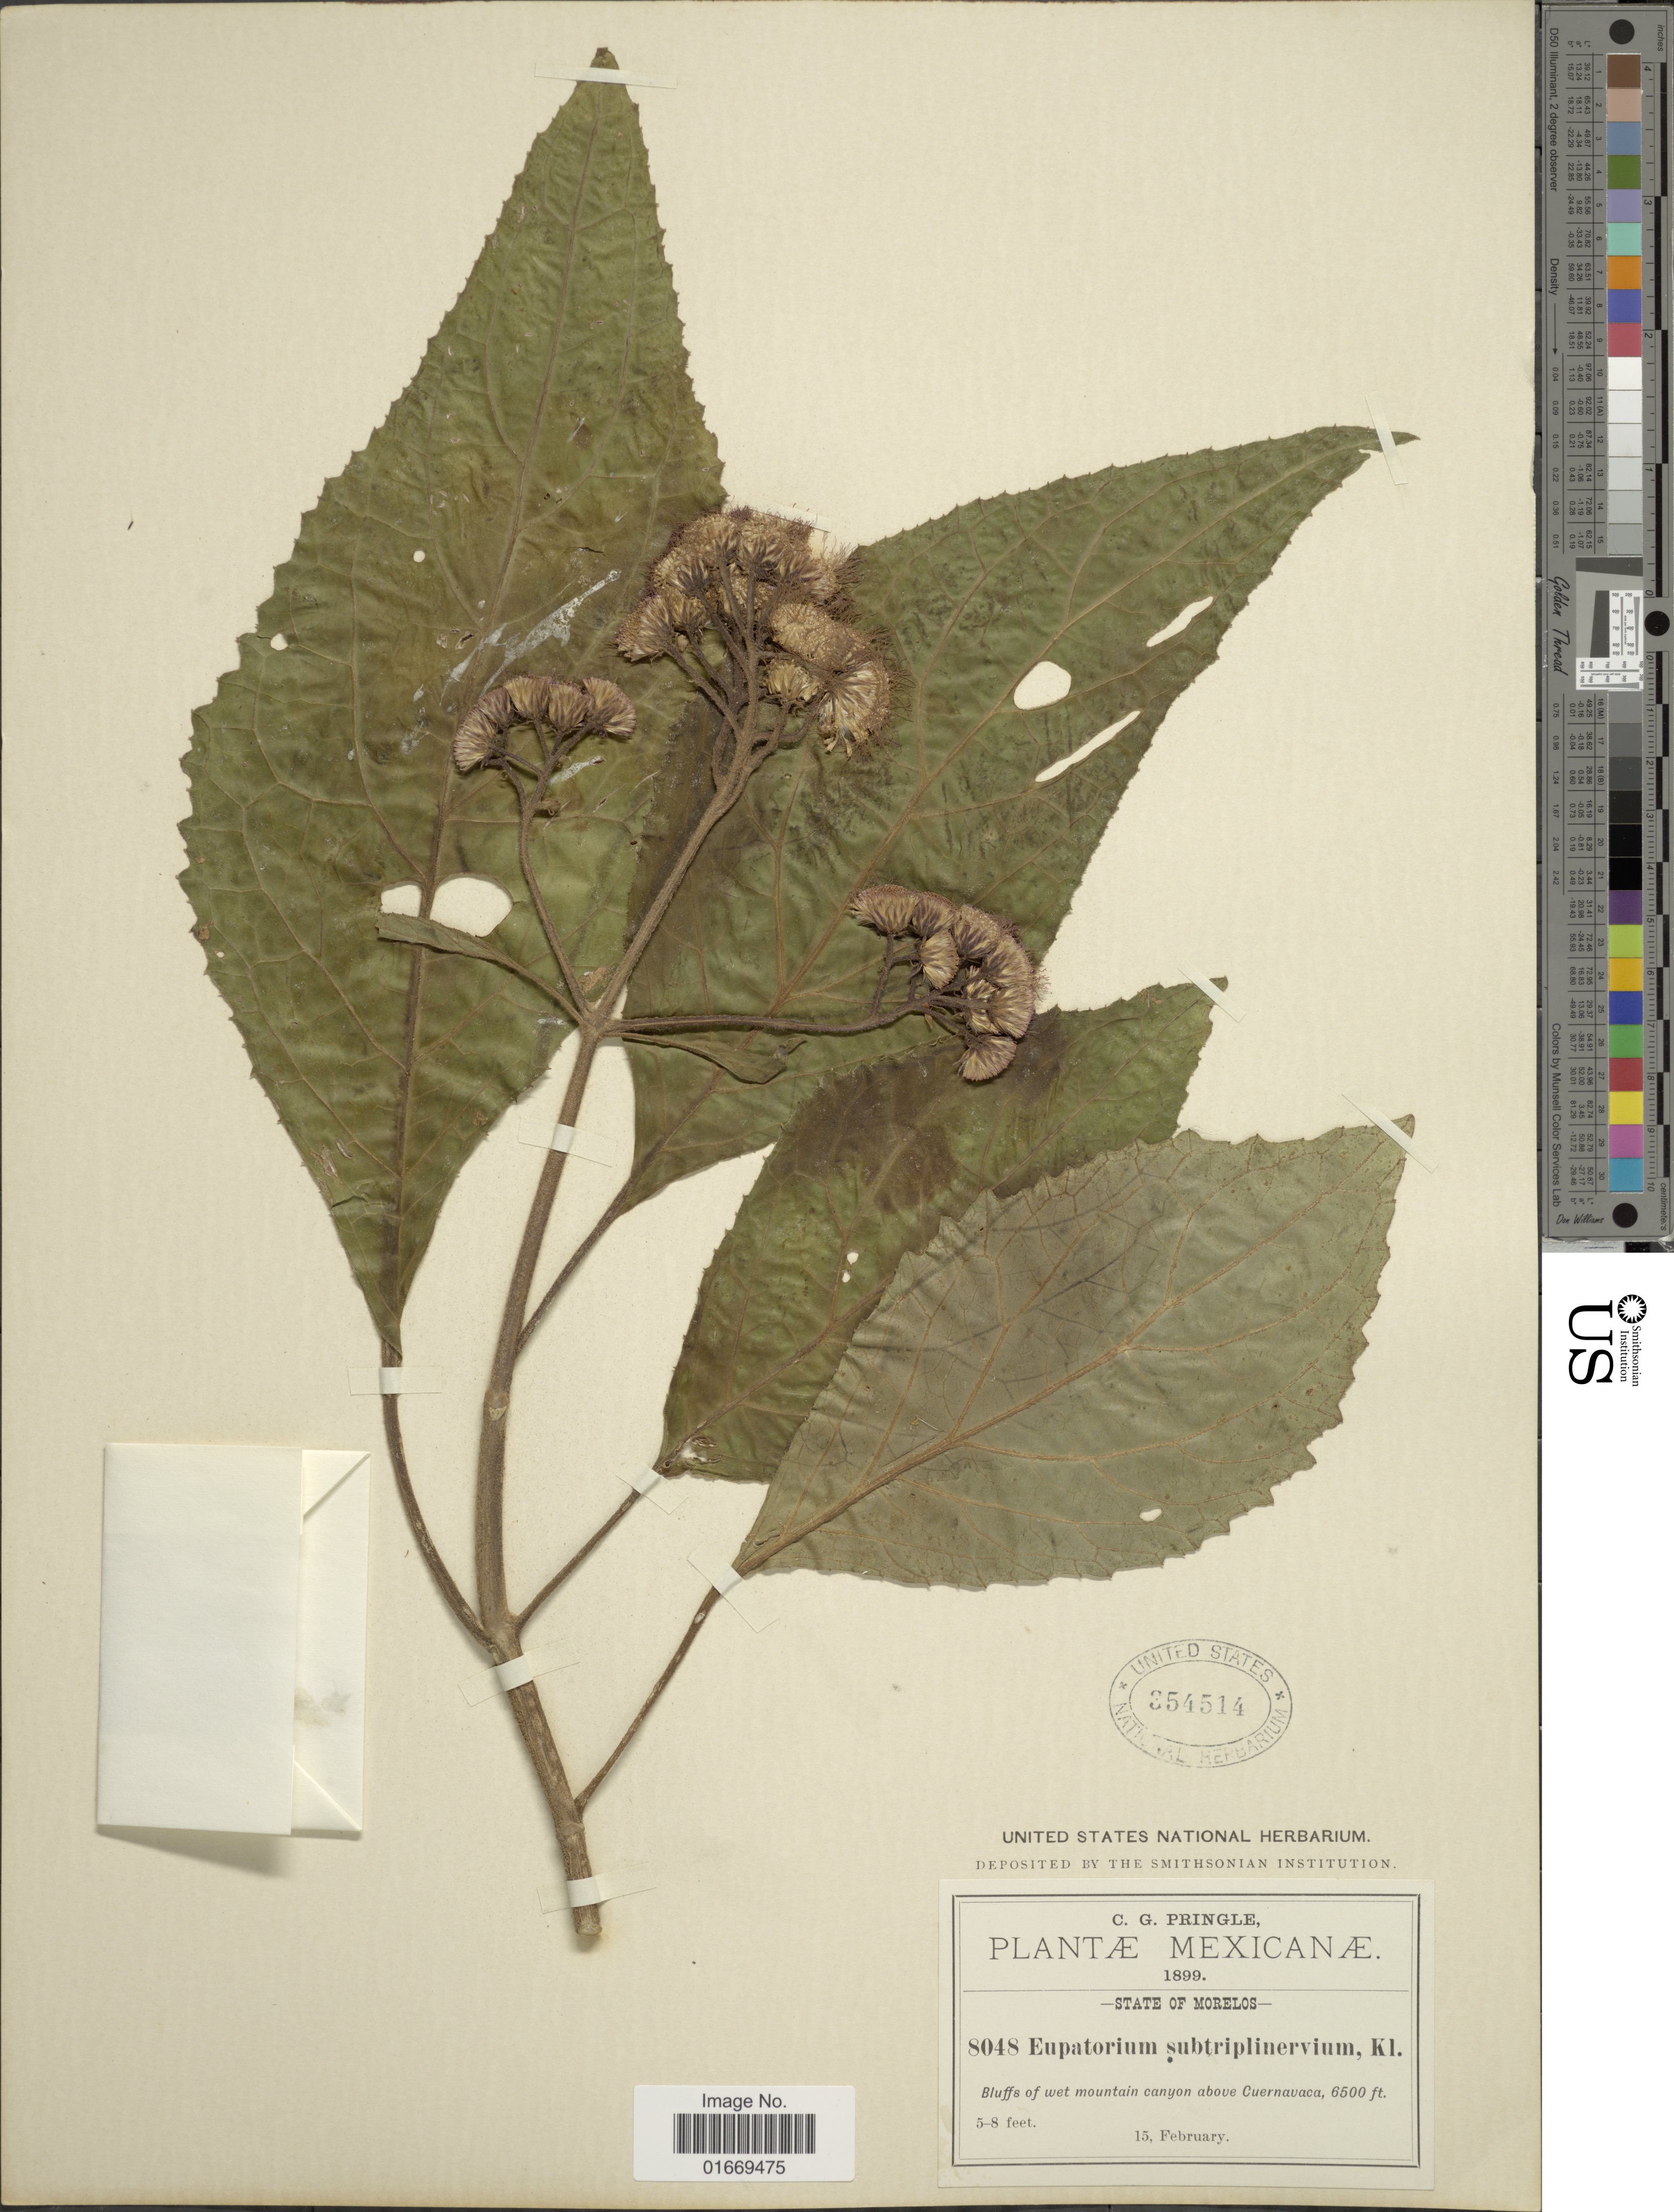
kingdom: Plantae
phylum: Tracheophyta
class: Magnoliopsida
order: Asterales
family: Asteraceae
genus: Bartlettina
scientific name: Bartlettina sordida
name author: (Less.) R.M. King & H. Rob.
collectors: C. G. Pringle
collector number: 8048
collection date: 1899-02-15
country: Mexico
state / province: Morelos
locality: Bluffs of wet mountain canyon above Cuernavaca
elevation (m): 1981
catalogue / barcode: US 354514